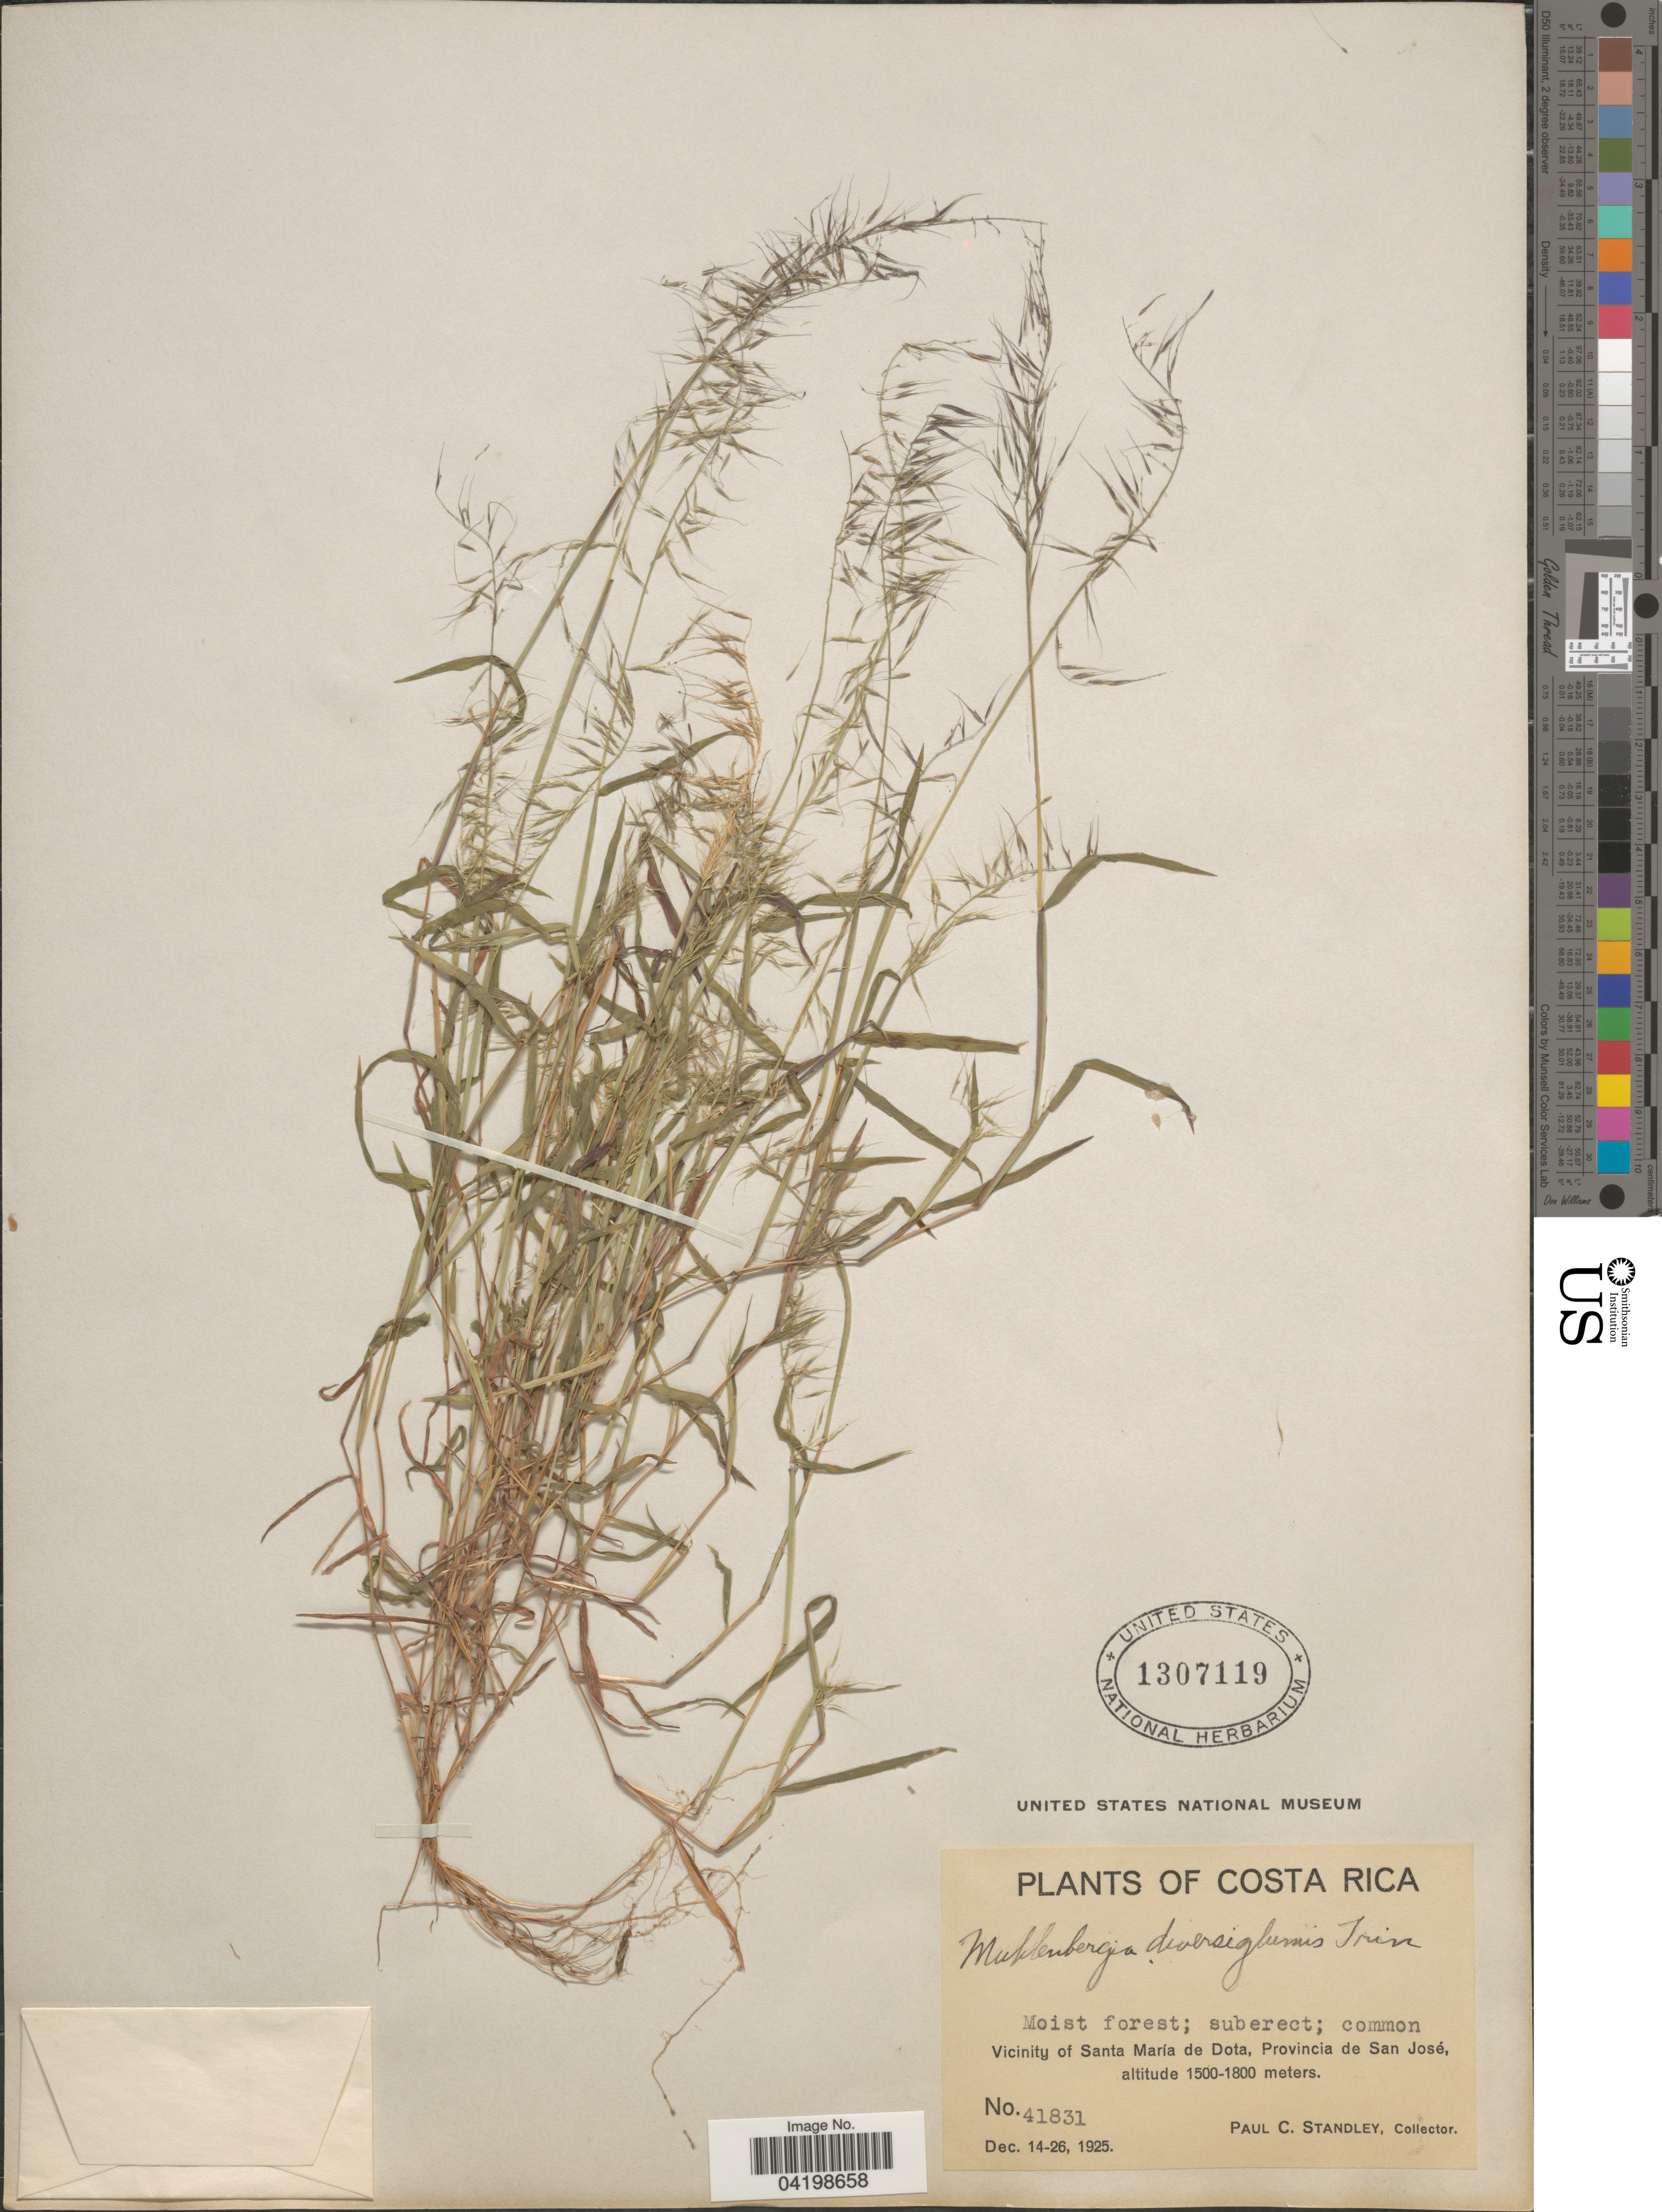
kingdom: Plantae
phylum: Tracheophyta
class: Liliopsida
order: Poales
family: Poaceae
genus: Muhlenbergia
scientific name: Muhlenbergia diversiglumis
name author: Trin.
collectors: P. C. Standley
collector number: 41831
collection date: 1925-12-14/1925-12-26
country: Costa Rica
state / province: San José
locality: Vicinity of Santa María de Dota.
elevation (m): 1500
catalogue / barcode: US 1307119